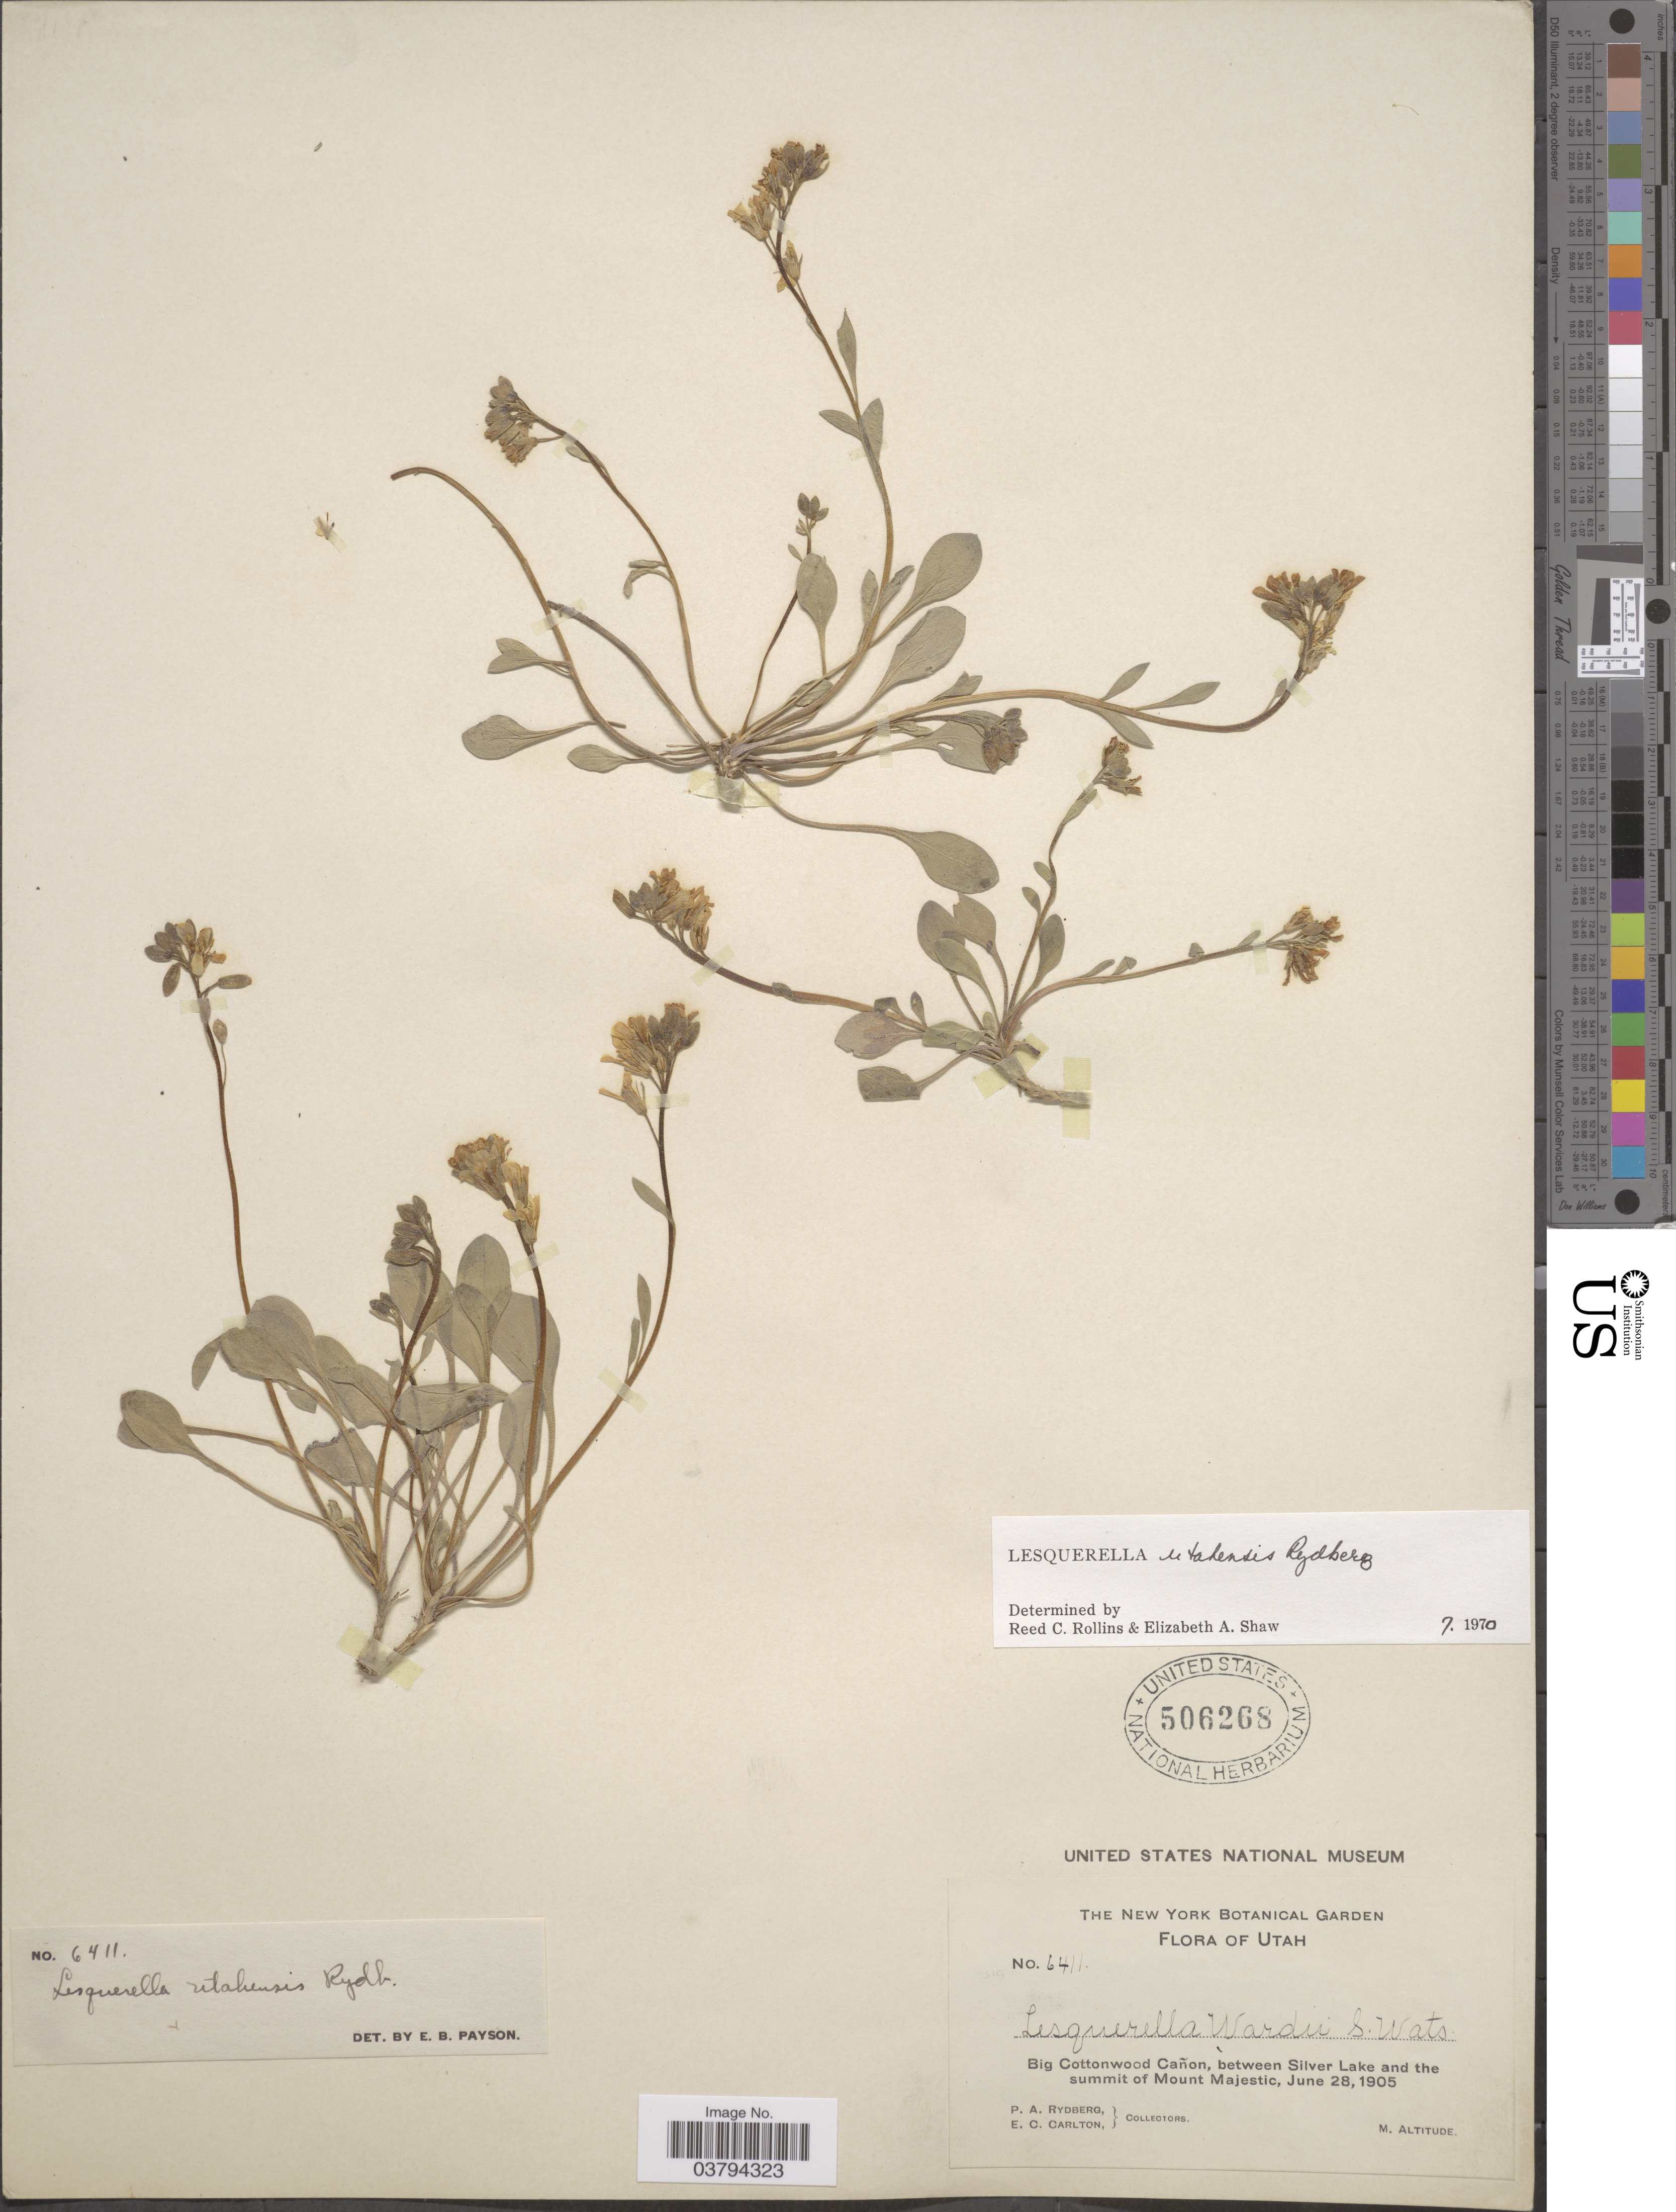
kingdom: Plantae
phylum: Tracheophyta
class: Magnoliopsida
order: Brassicales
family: Brassicaceae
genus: Lesquerella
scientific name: Lesquerella utahensis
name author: Rydb.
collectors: P. A. Rydberg & E. Carlton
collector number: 6411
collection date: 1905-06-28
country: United States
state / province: Utah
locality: Big Cototnwood Cañon, between Silver Lake and the summit of Mount Majestic.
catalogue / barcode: US 506268